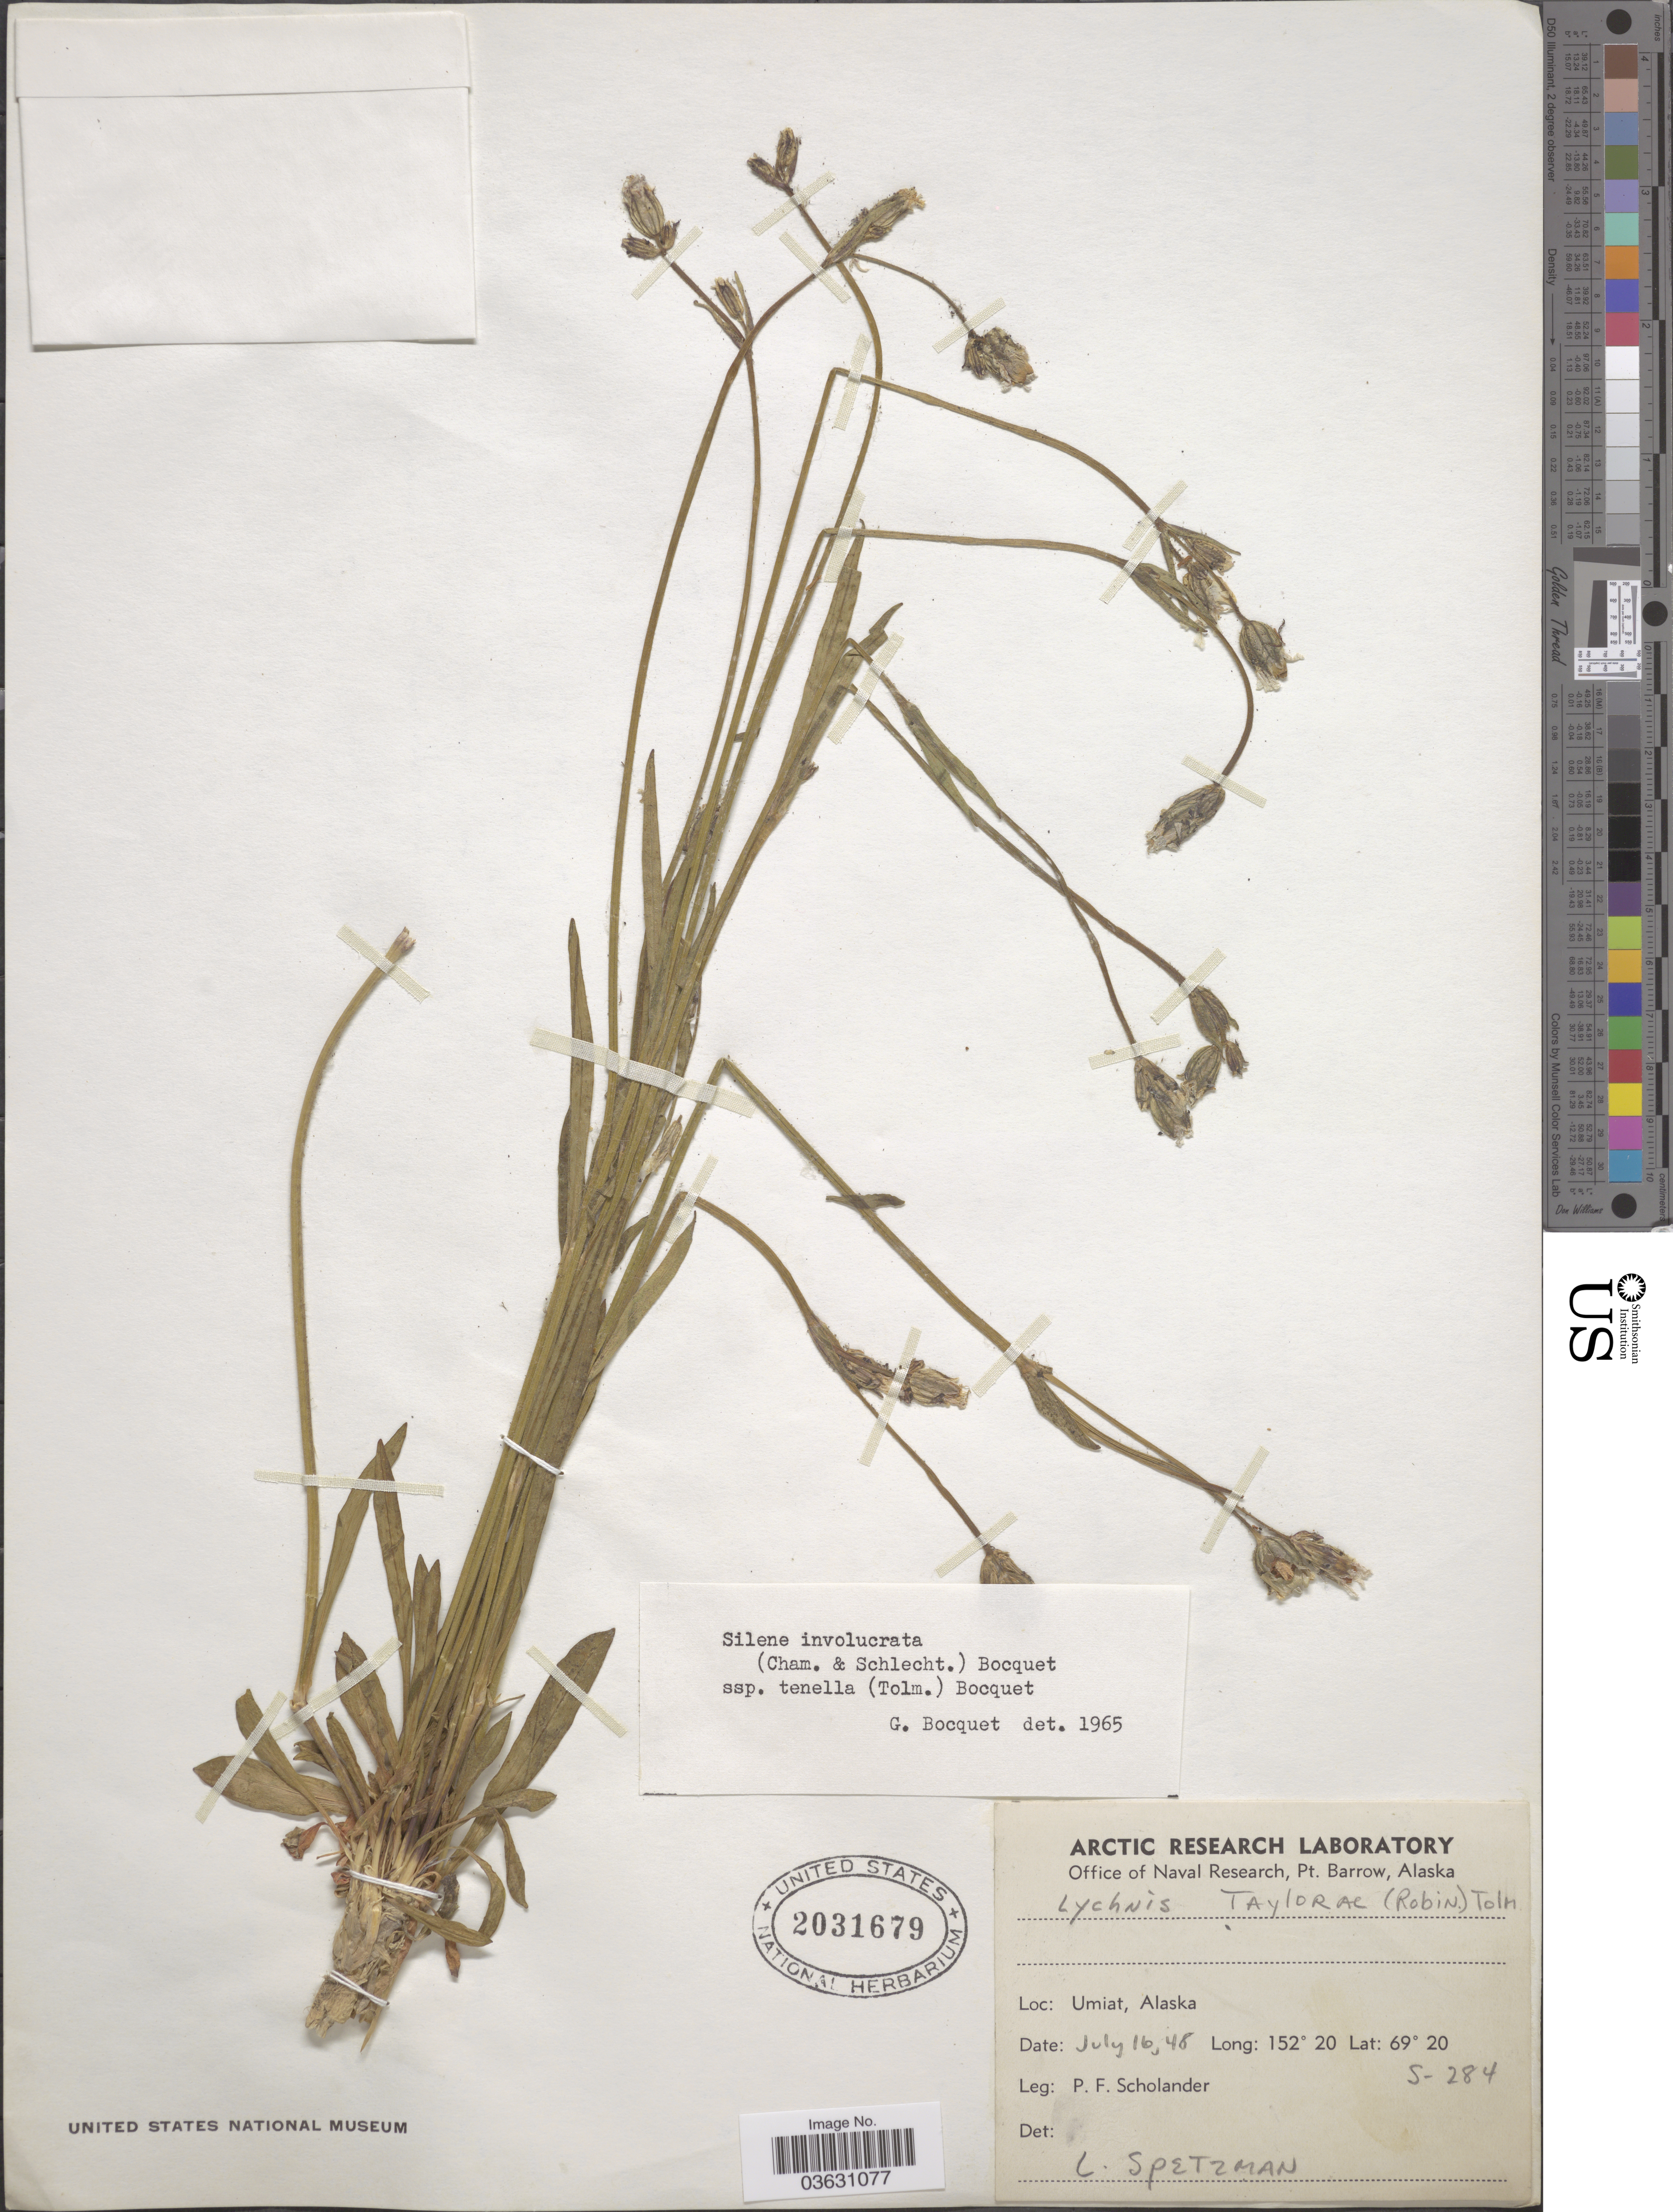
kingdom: Plantae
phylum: Tracheophyta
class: Magnoliopsida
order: Caryophyllales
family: Caryophyllaceae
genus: Silene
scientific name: Silene involucrata subsp. tenella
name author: (Tolm.) Bocquet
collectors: P. Scholander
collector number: S-284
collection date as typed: Transcribed d/m/y: 16/7/48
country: United States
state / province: Alaska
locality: Umiat.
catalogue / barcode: US 2031679